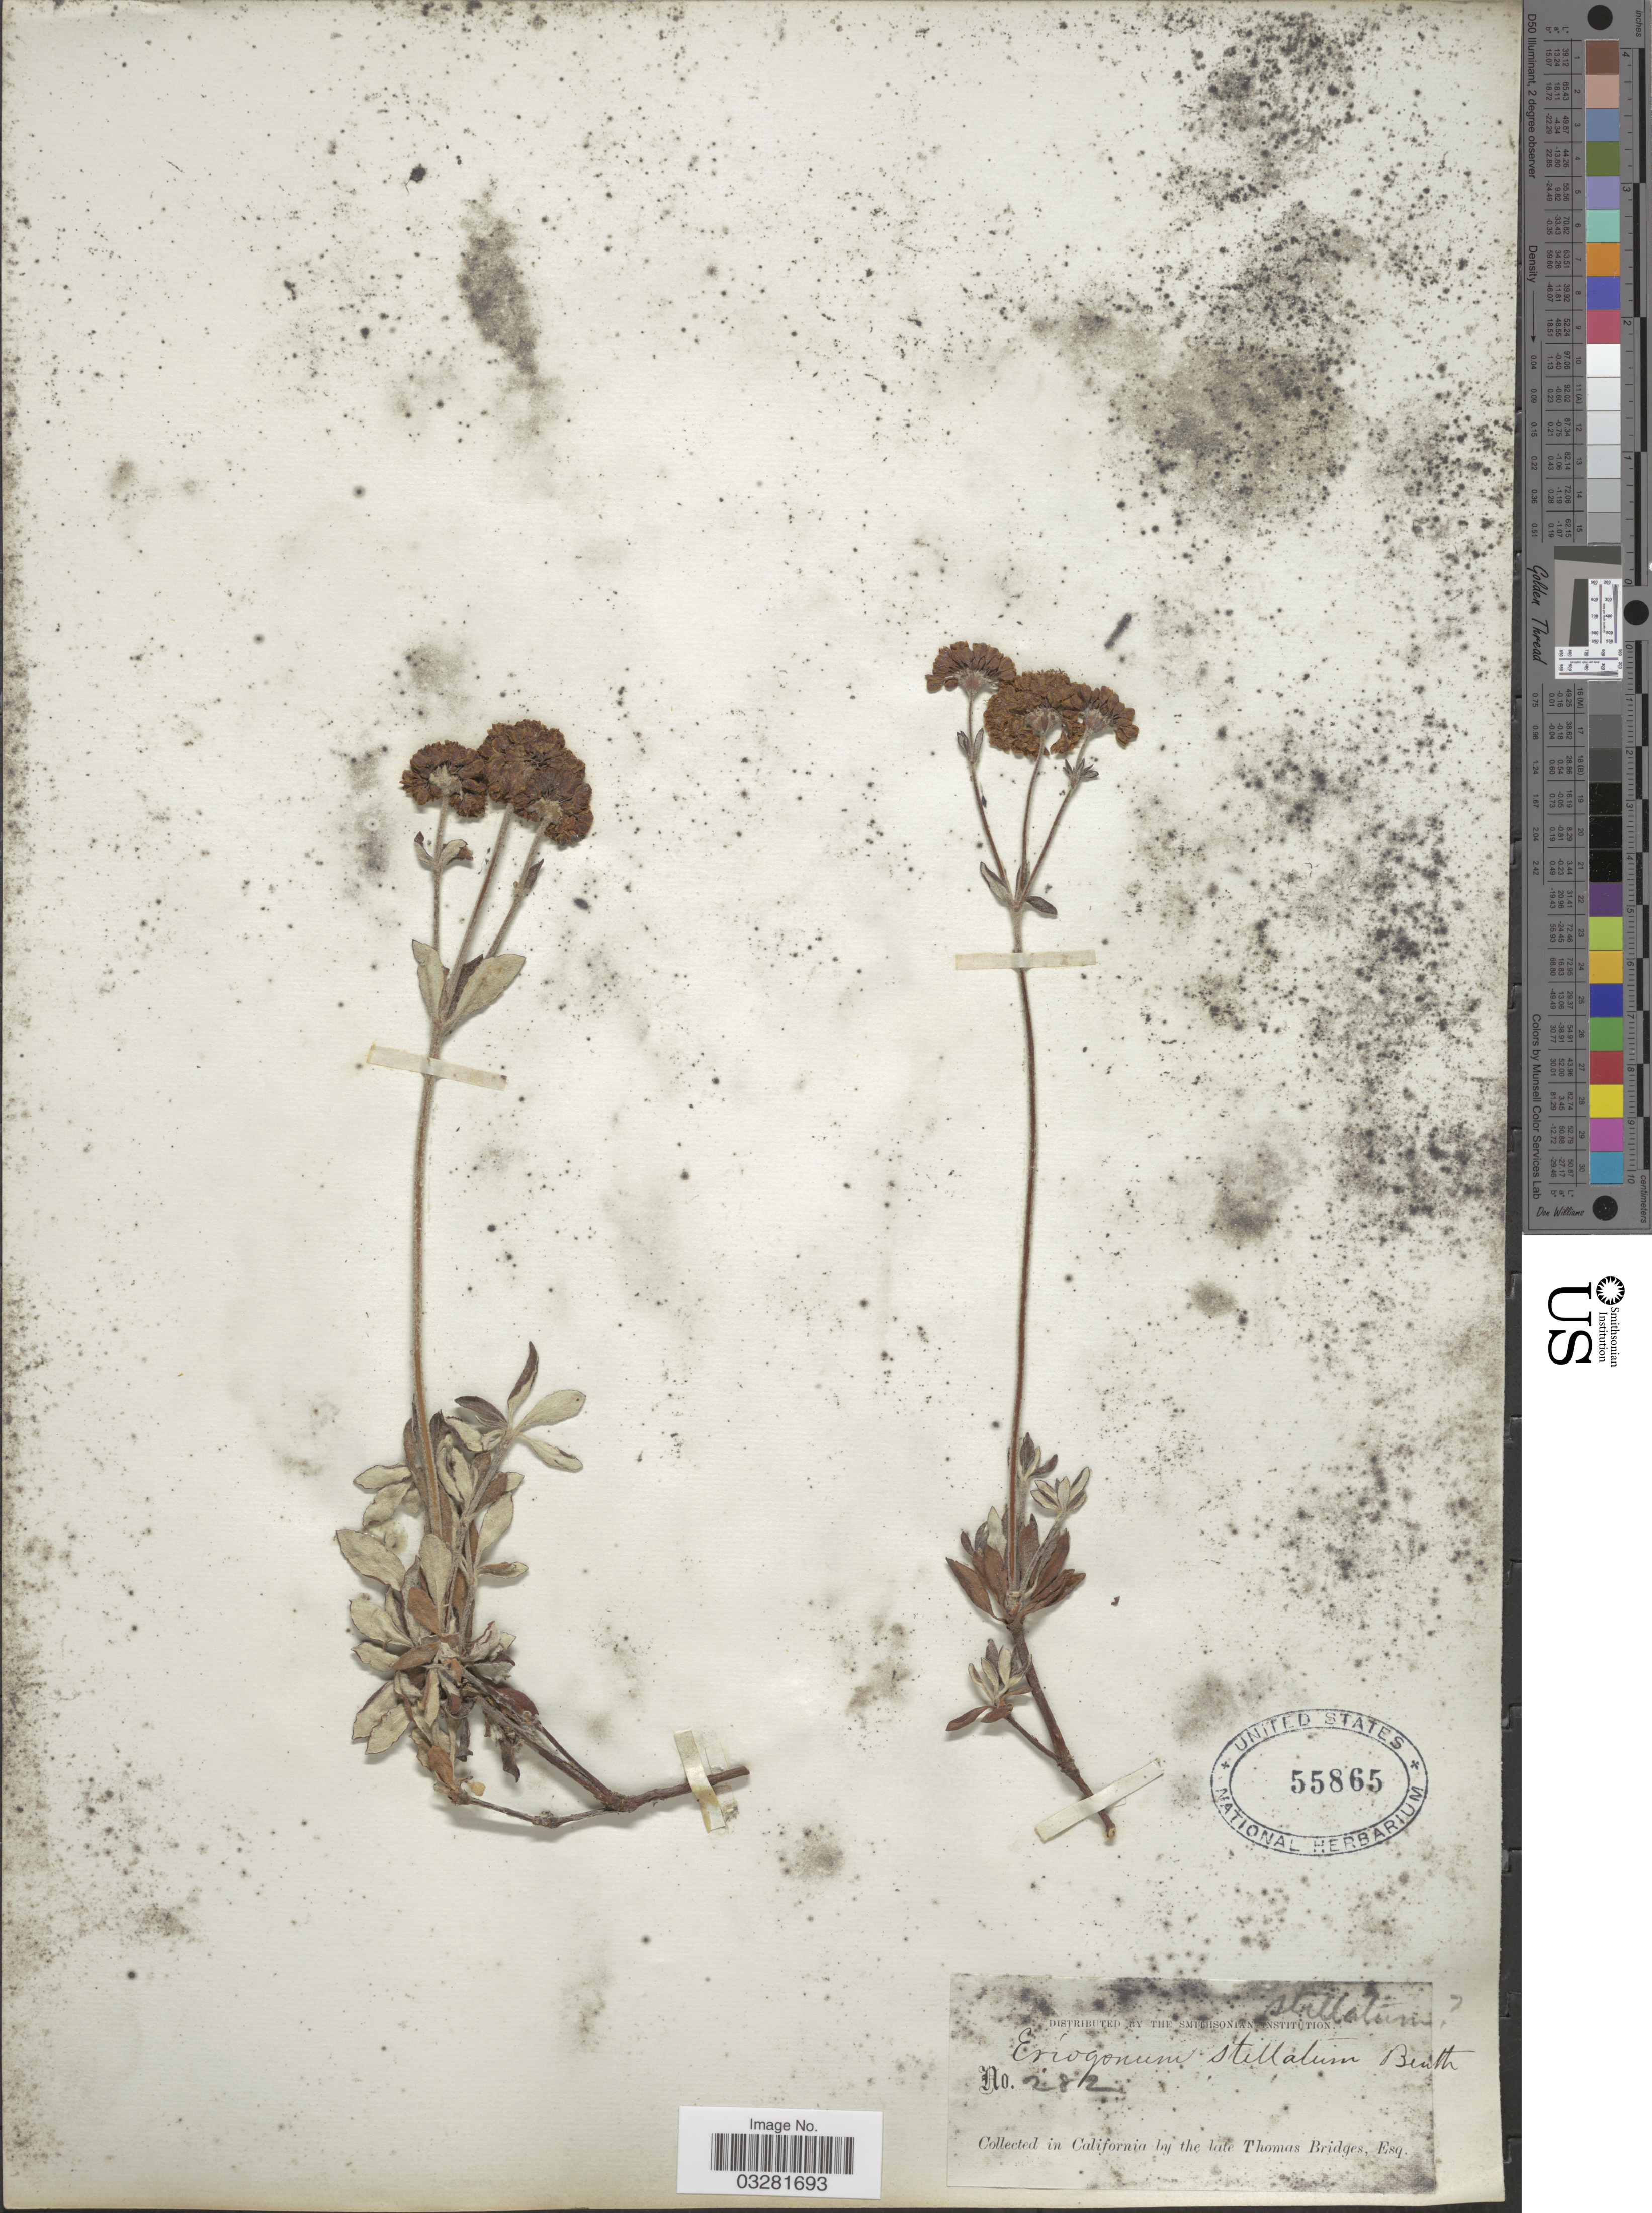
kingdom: Plantae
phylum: Tracheophyta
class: Magnoliopsida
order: Caryophyllales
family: Polygonaceae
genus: Eriogonum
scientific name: Eriogonum umbellatum var. stellatum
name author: (Benth.) M.E. Jones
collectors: T. Bridges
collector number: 282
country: United States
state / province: California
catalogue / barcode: US 55865